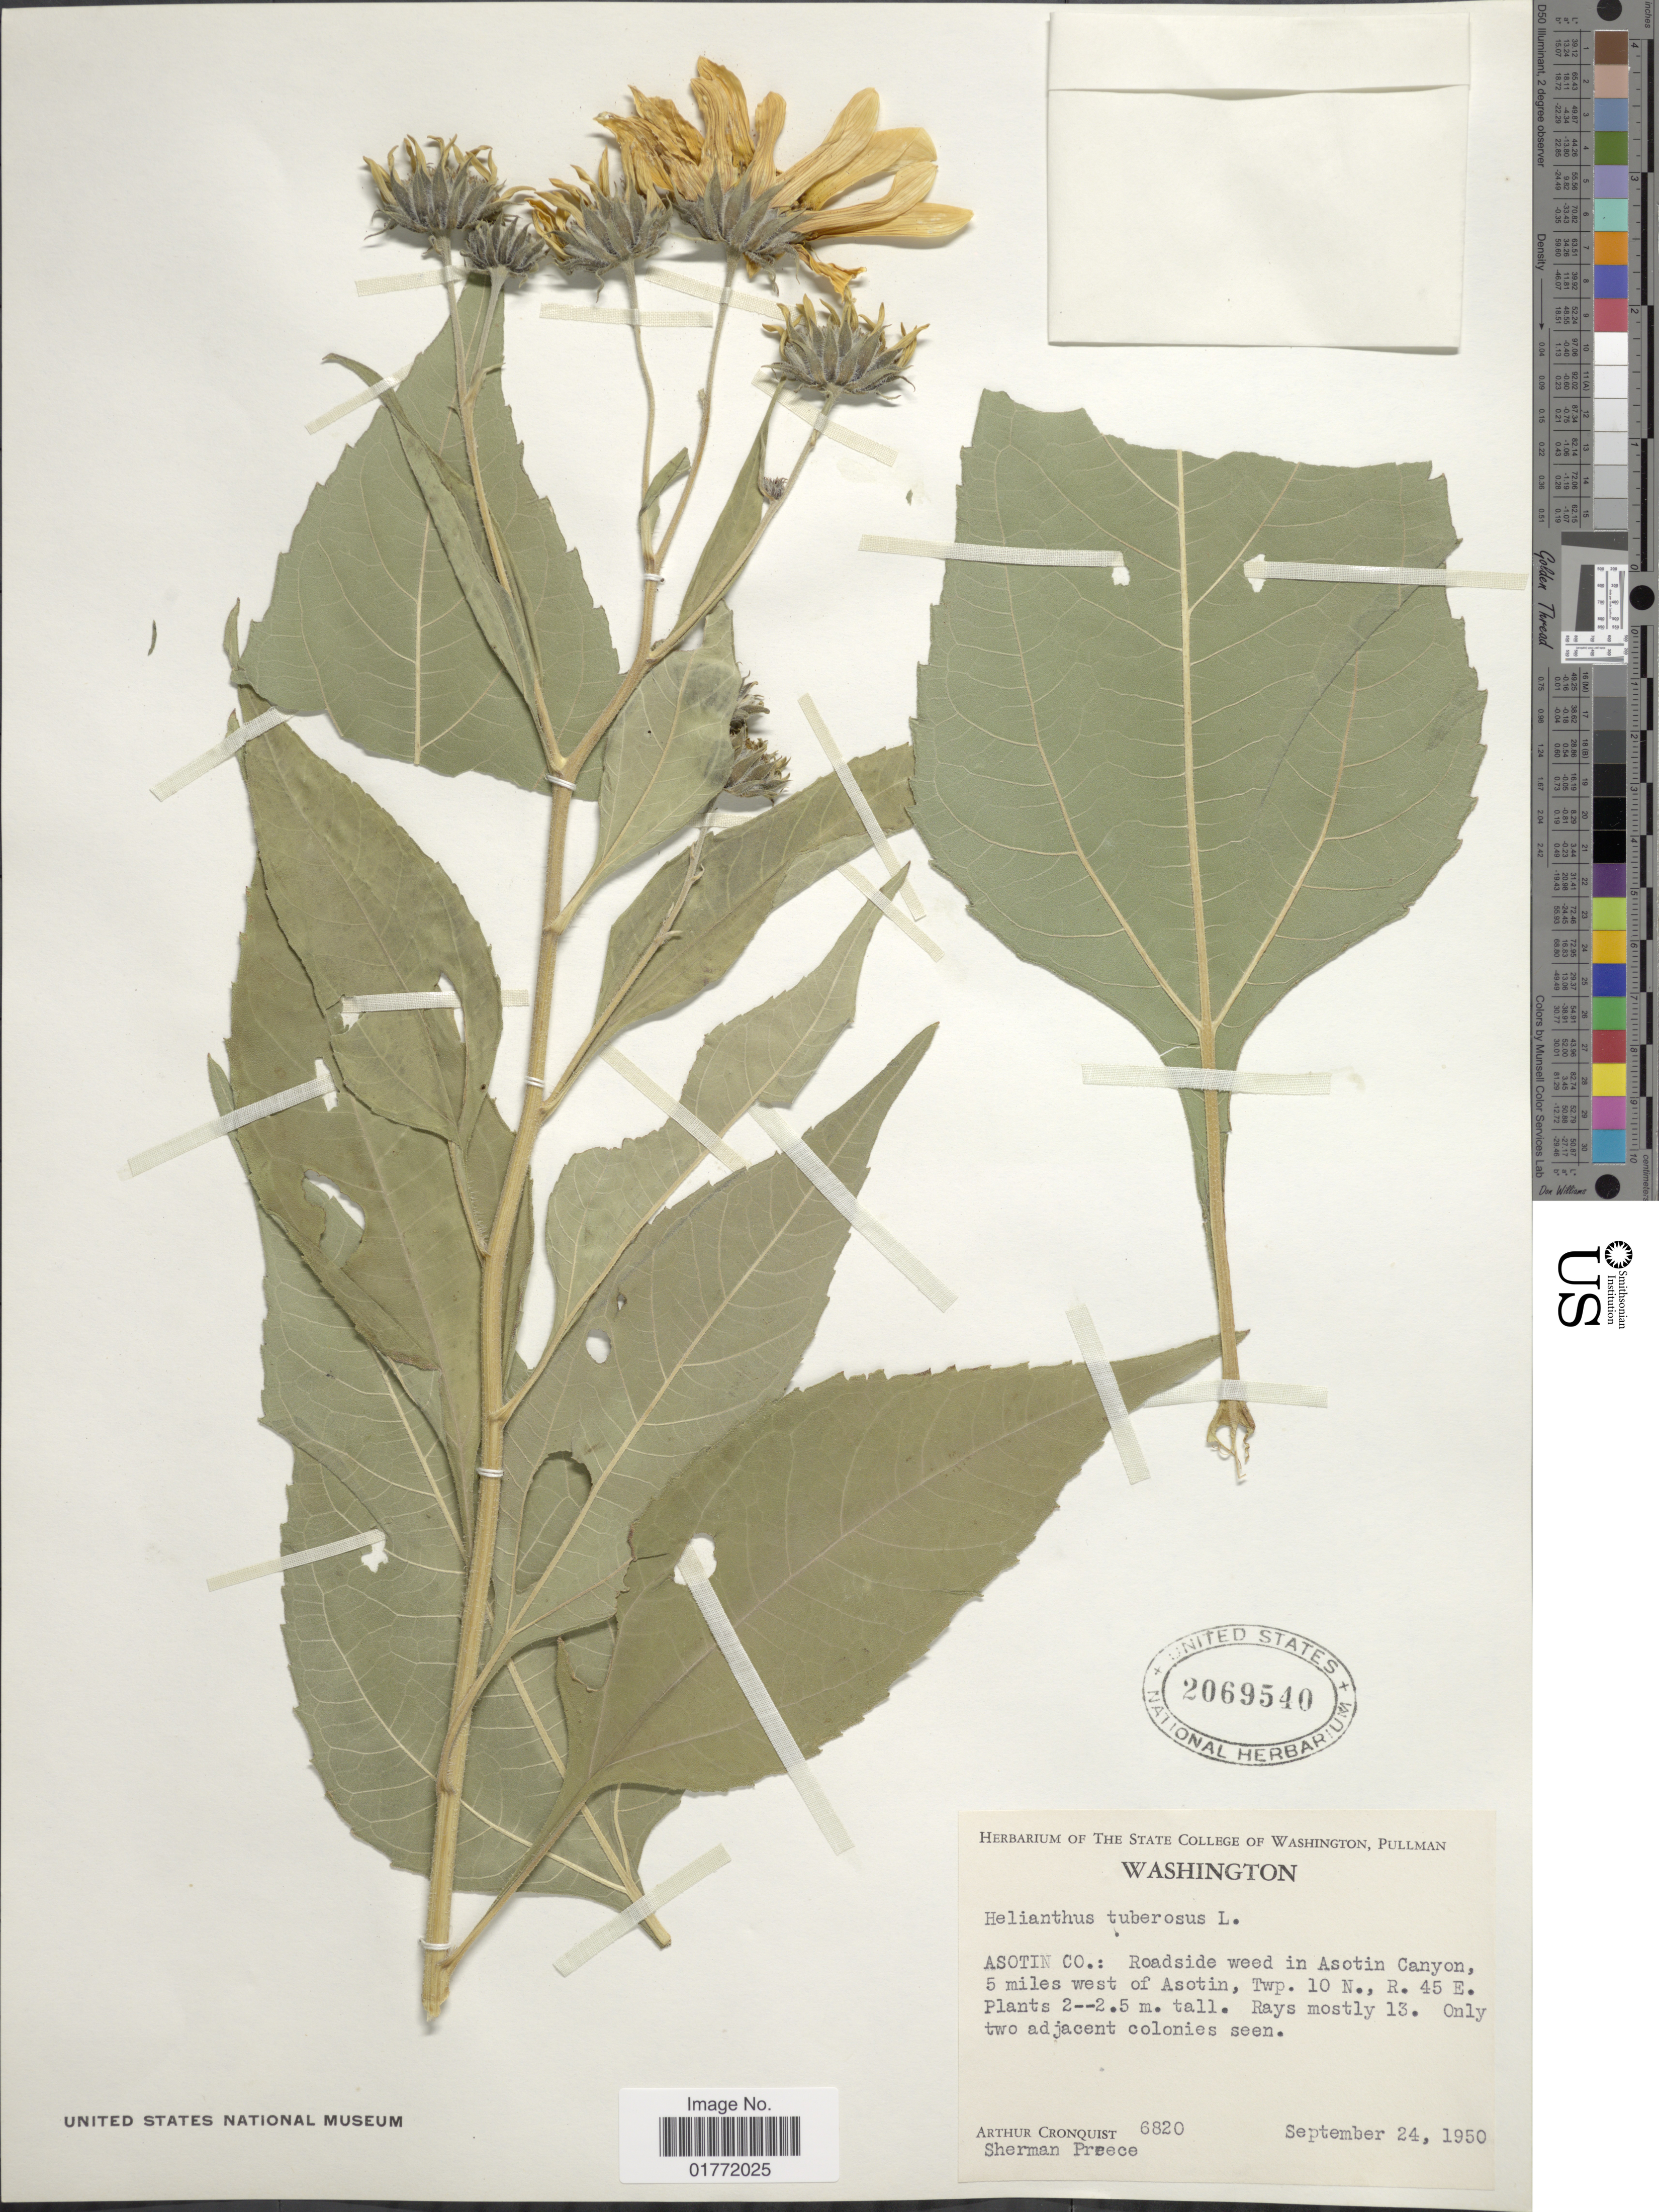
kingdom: Plantae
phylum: Tracheophyta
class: Magnoliopsida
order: Asterales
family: Asteraceae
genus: Helianthus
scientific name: Helianthus tuberosus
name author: L.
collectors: A. J. Cronquist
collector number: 6820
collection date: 1950-09-24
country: United States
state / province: Washington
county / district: Asotin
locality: Washington, Asotin Co : Roadside weed in Asotin Canyon 5 miles west of Asotin, Twp 10 N.R.45 E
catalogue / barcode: US 2069540